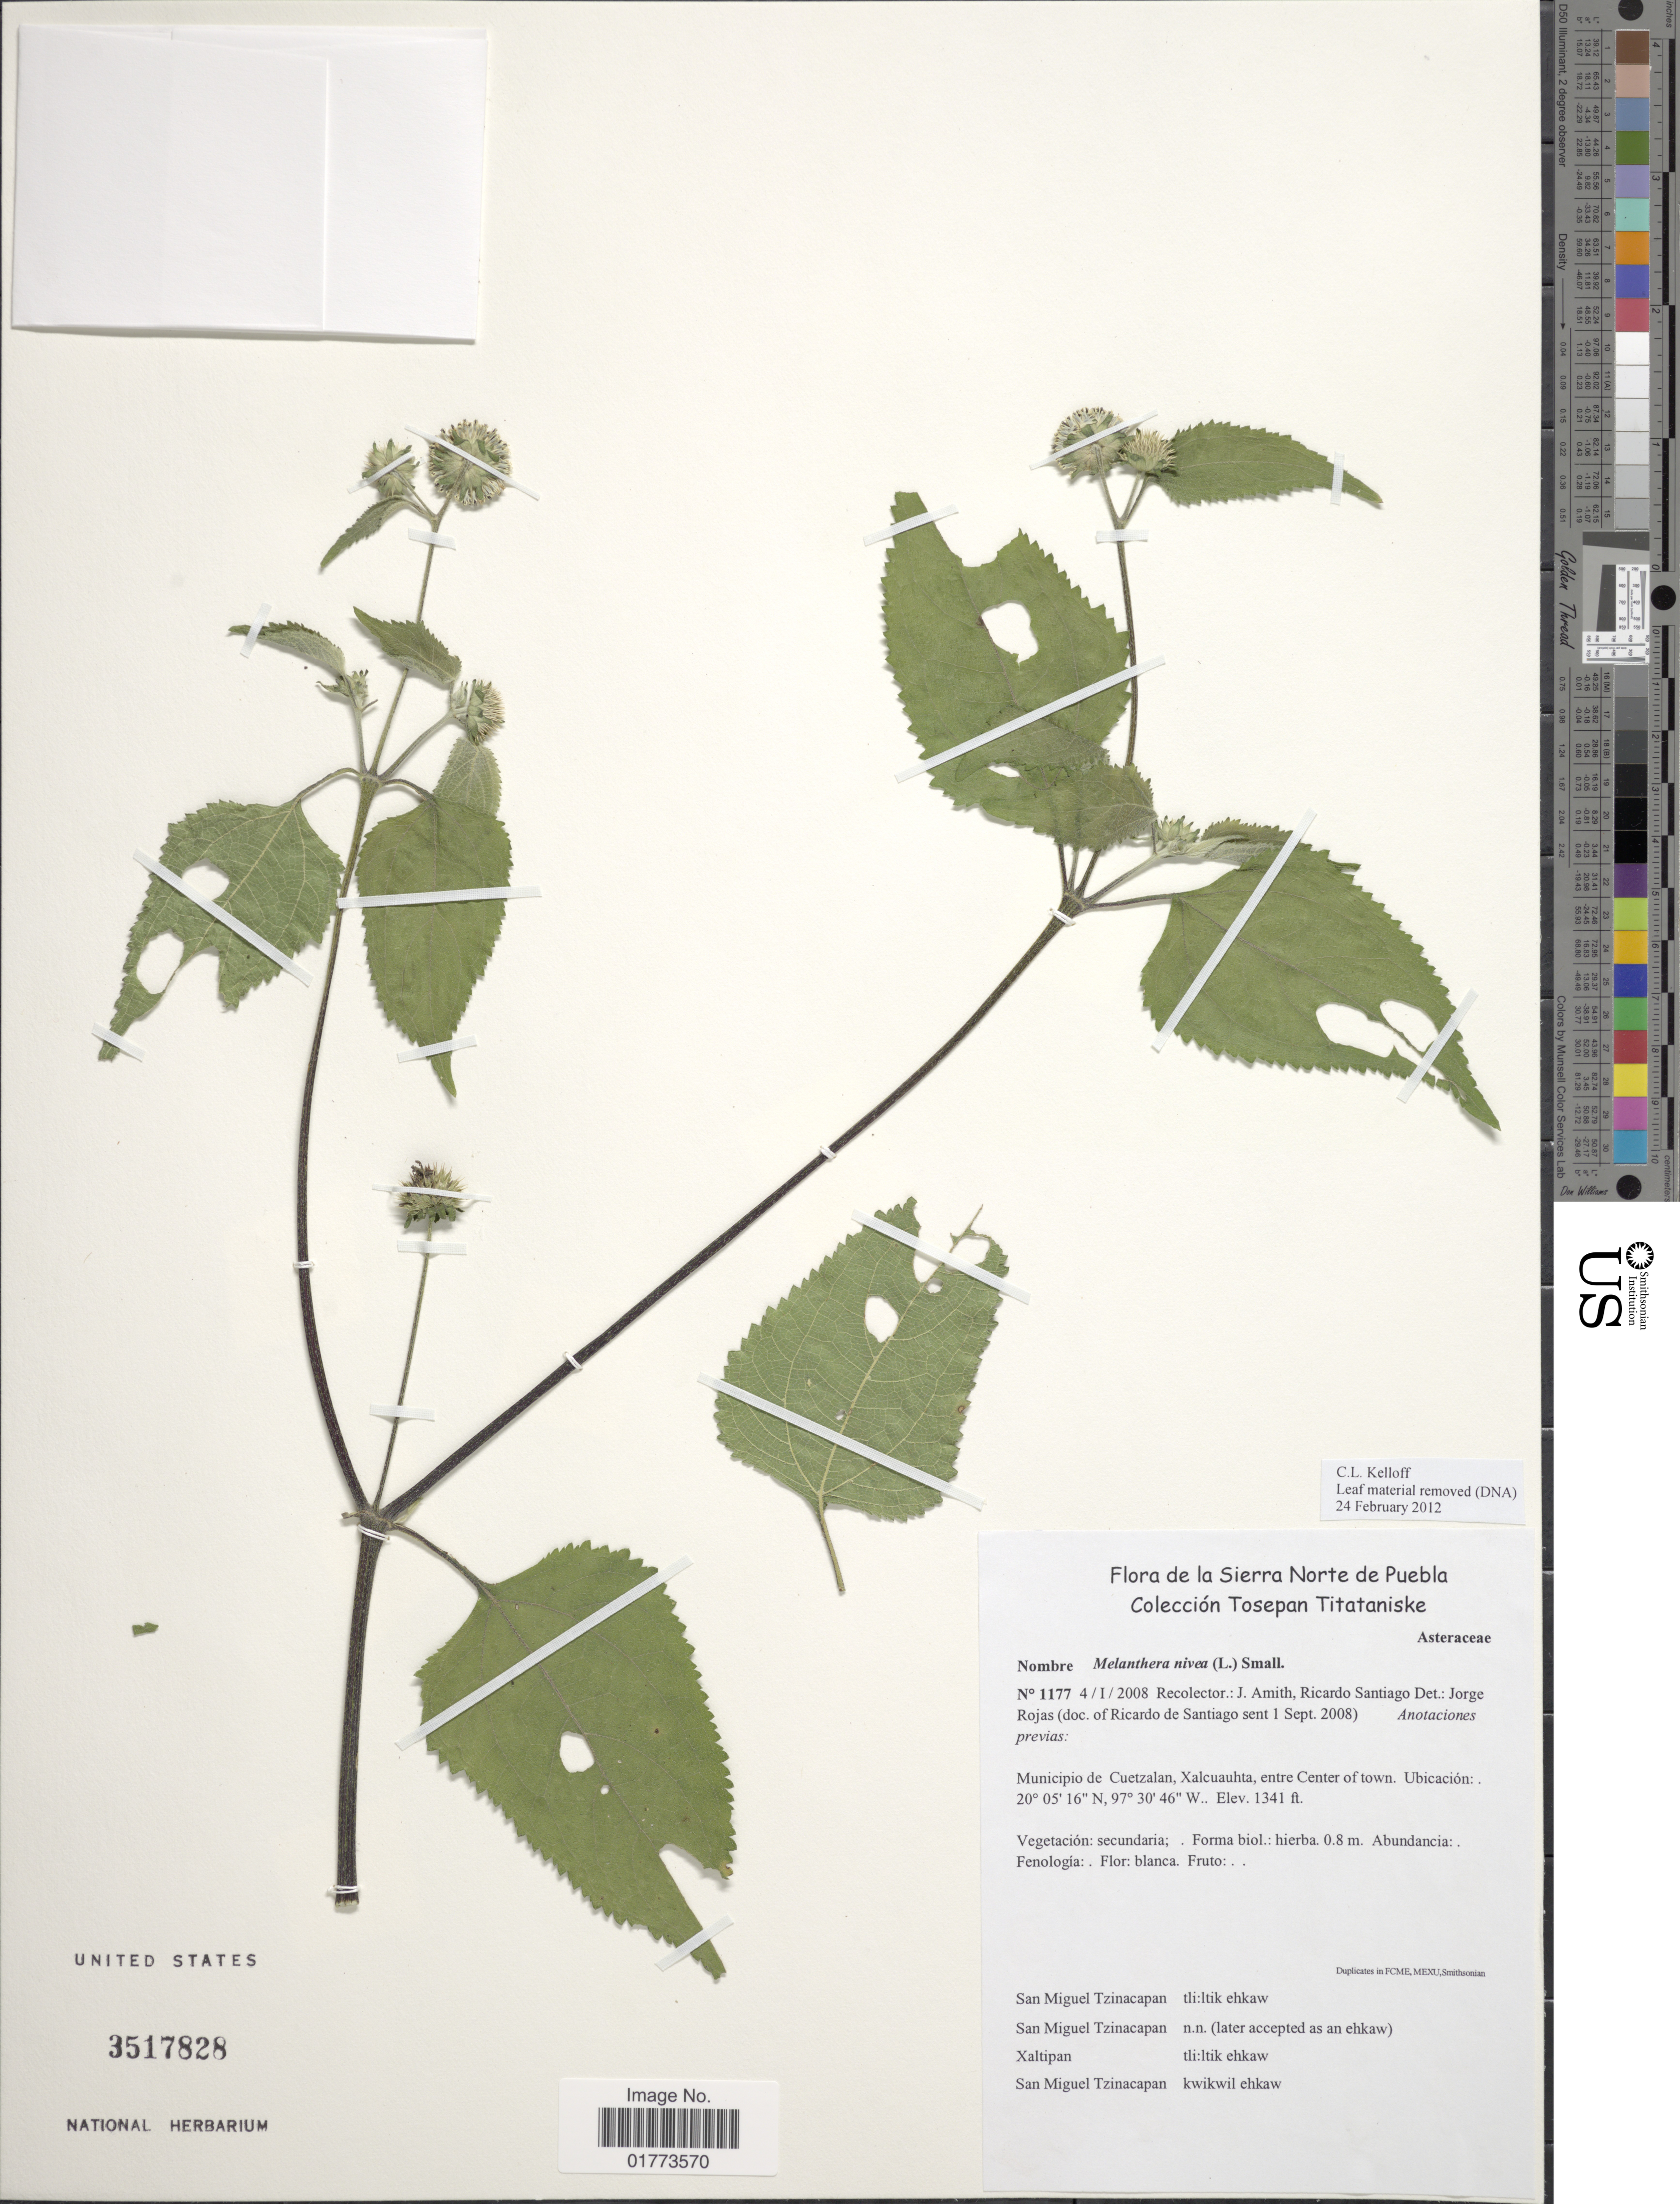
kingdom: Plantae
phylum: Tracheophyta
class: Magnoliopsida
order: Asterales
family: Asteraceae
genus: Melanthera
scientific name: Melanthera nivea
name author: (L.) Small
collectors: J. D. Amith & R. Santiago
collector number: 1177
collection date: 2008-01-04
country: Mexico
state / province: Puebla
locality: De la Sierra Norte de Puebla Colección Tosepan Titataniske, Municipio de Cuetzalan, Xalcuauhta, entre Center of town. Ubicación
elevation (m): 409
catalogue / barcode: US 3517828